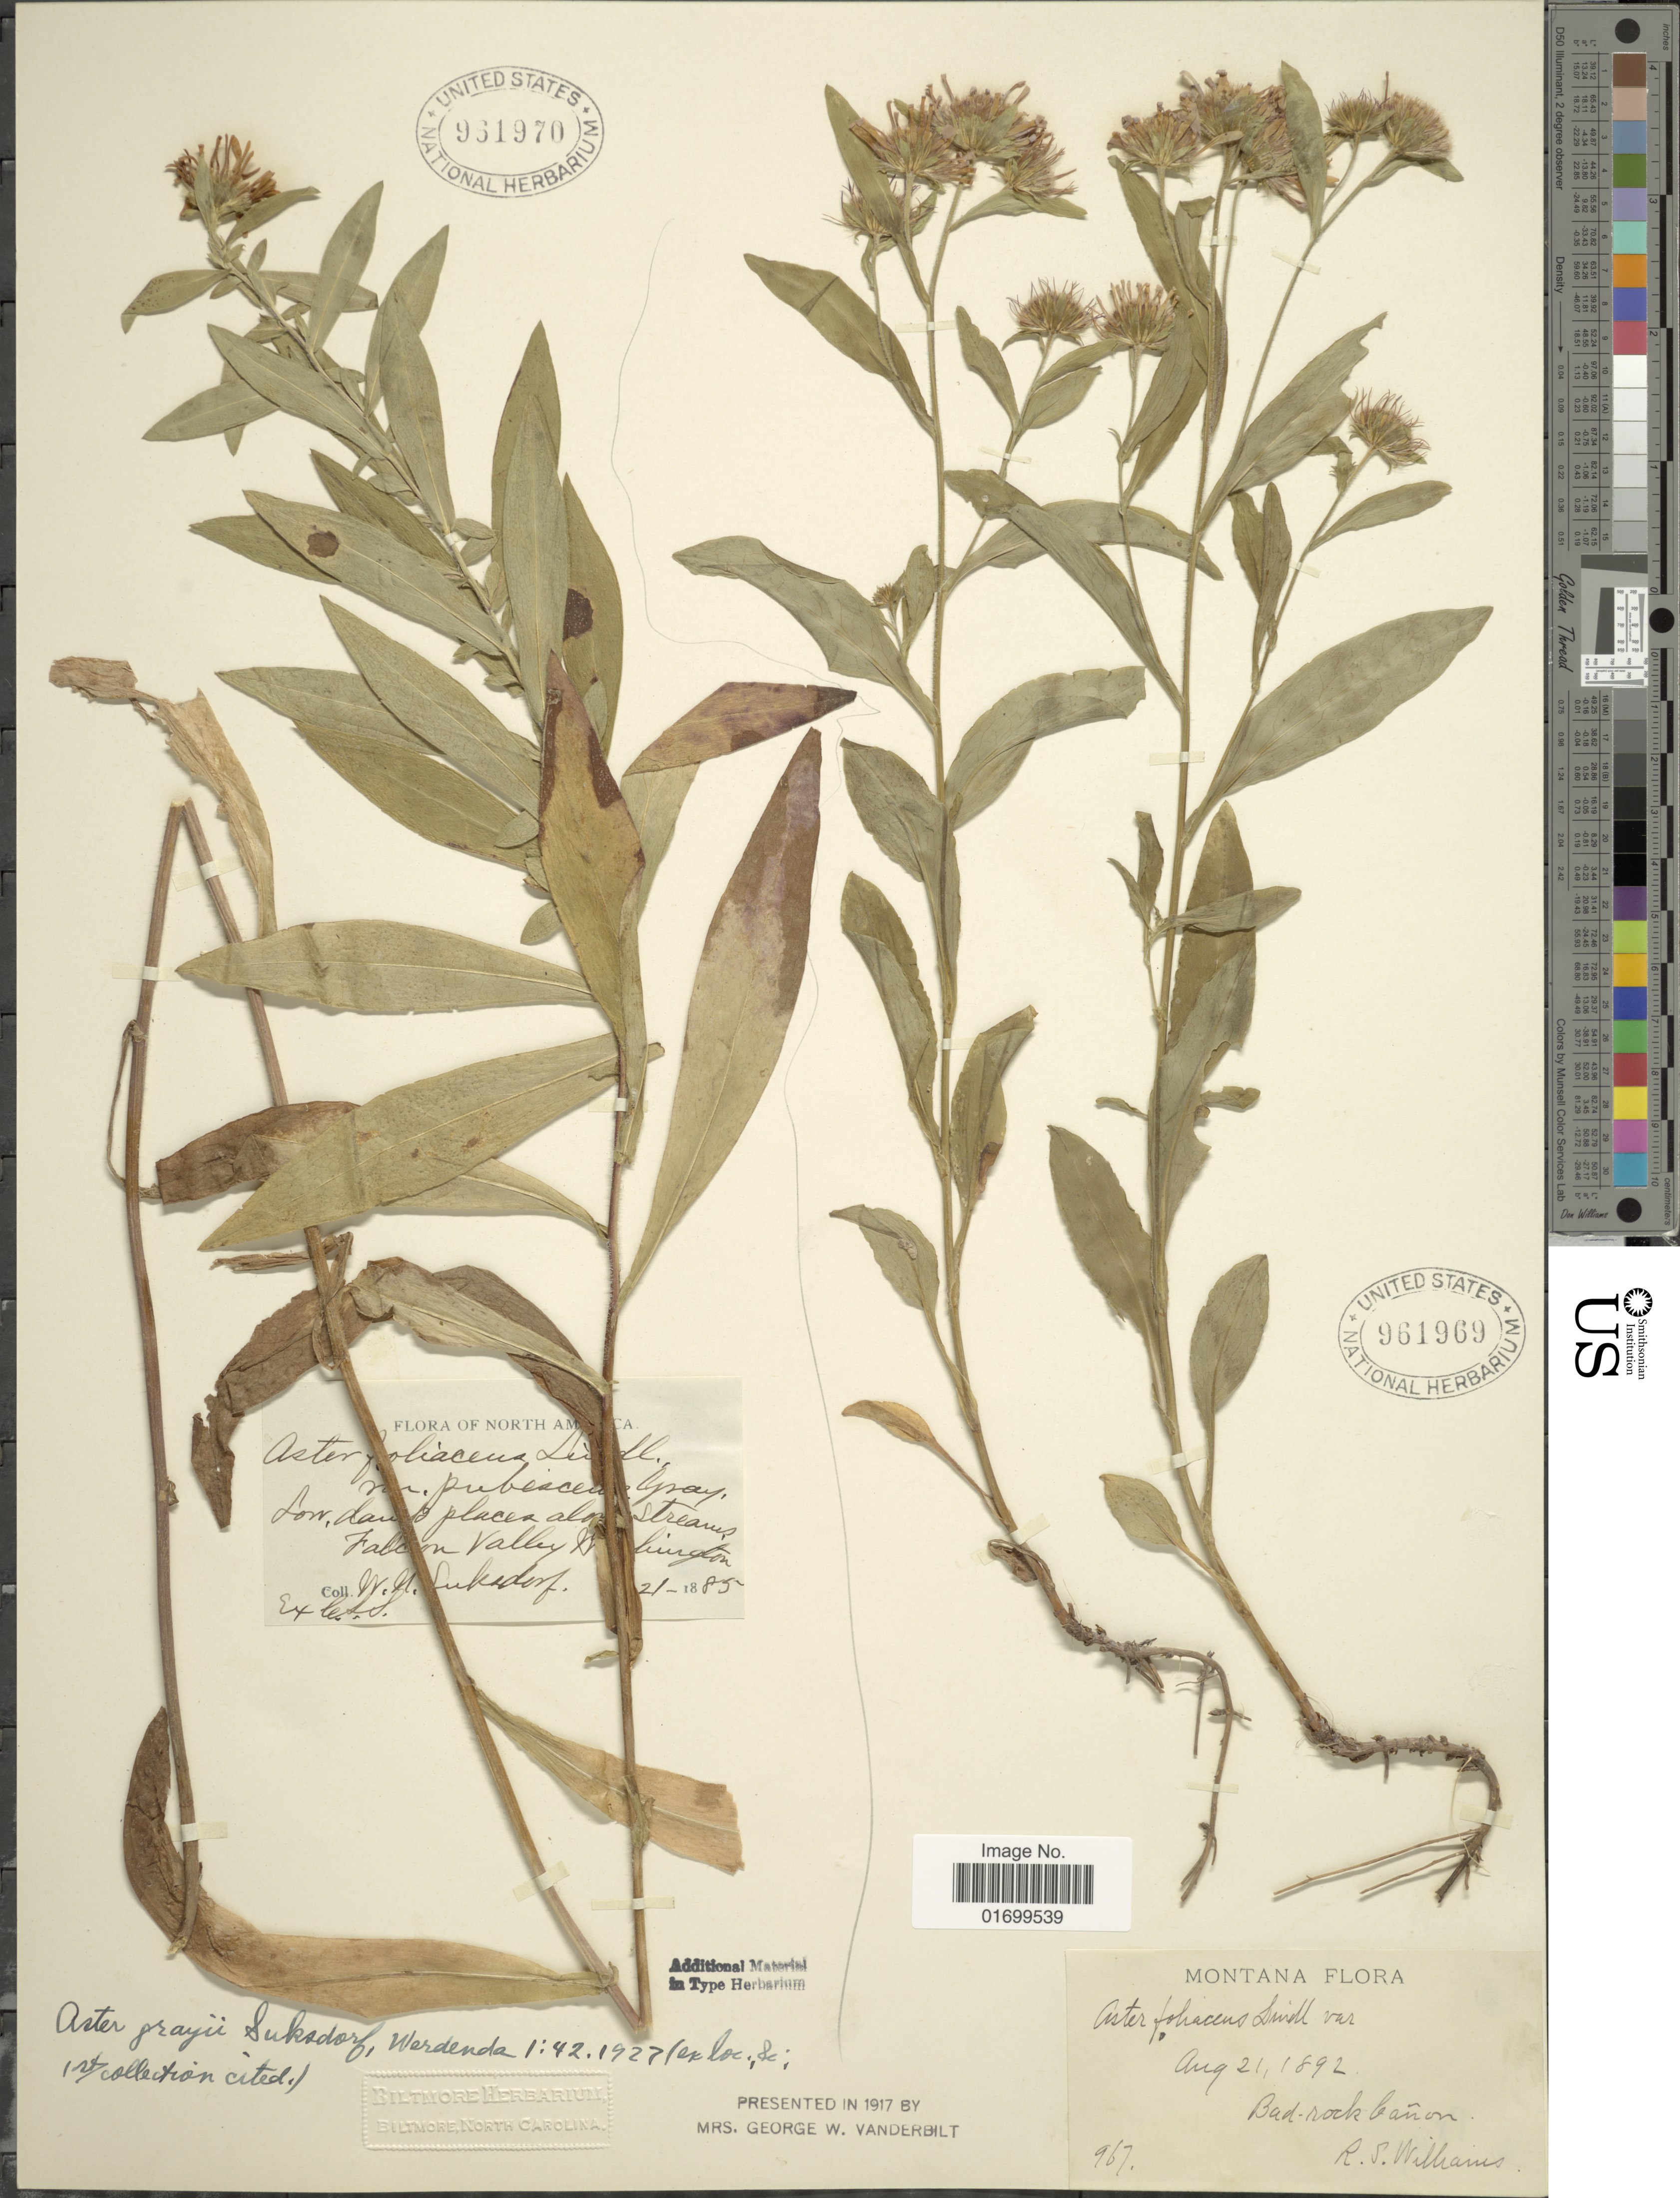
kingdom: Plantae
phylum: Tracheophyta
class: Magnoliopsida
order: Asterales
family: Asteraceae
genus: Symphyotrichum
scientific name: Symphyotrichum subspicatum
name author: (Nees) G.L. Nesom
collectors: W. N. Suksdorf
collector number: s.n.*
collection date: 1885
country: United States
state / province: Washington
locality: Low damp placed along treams Falcon Valley, Washington.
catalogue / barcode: US 961970-2